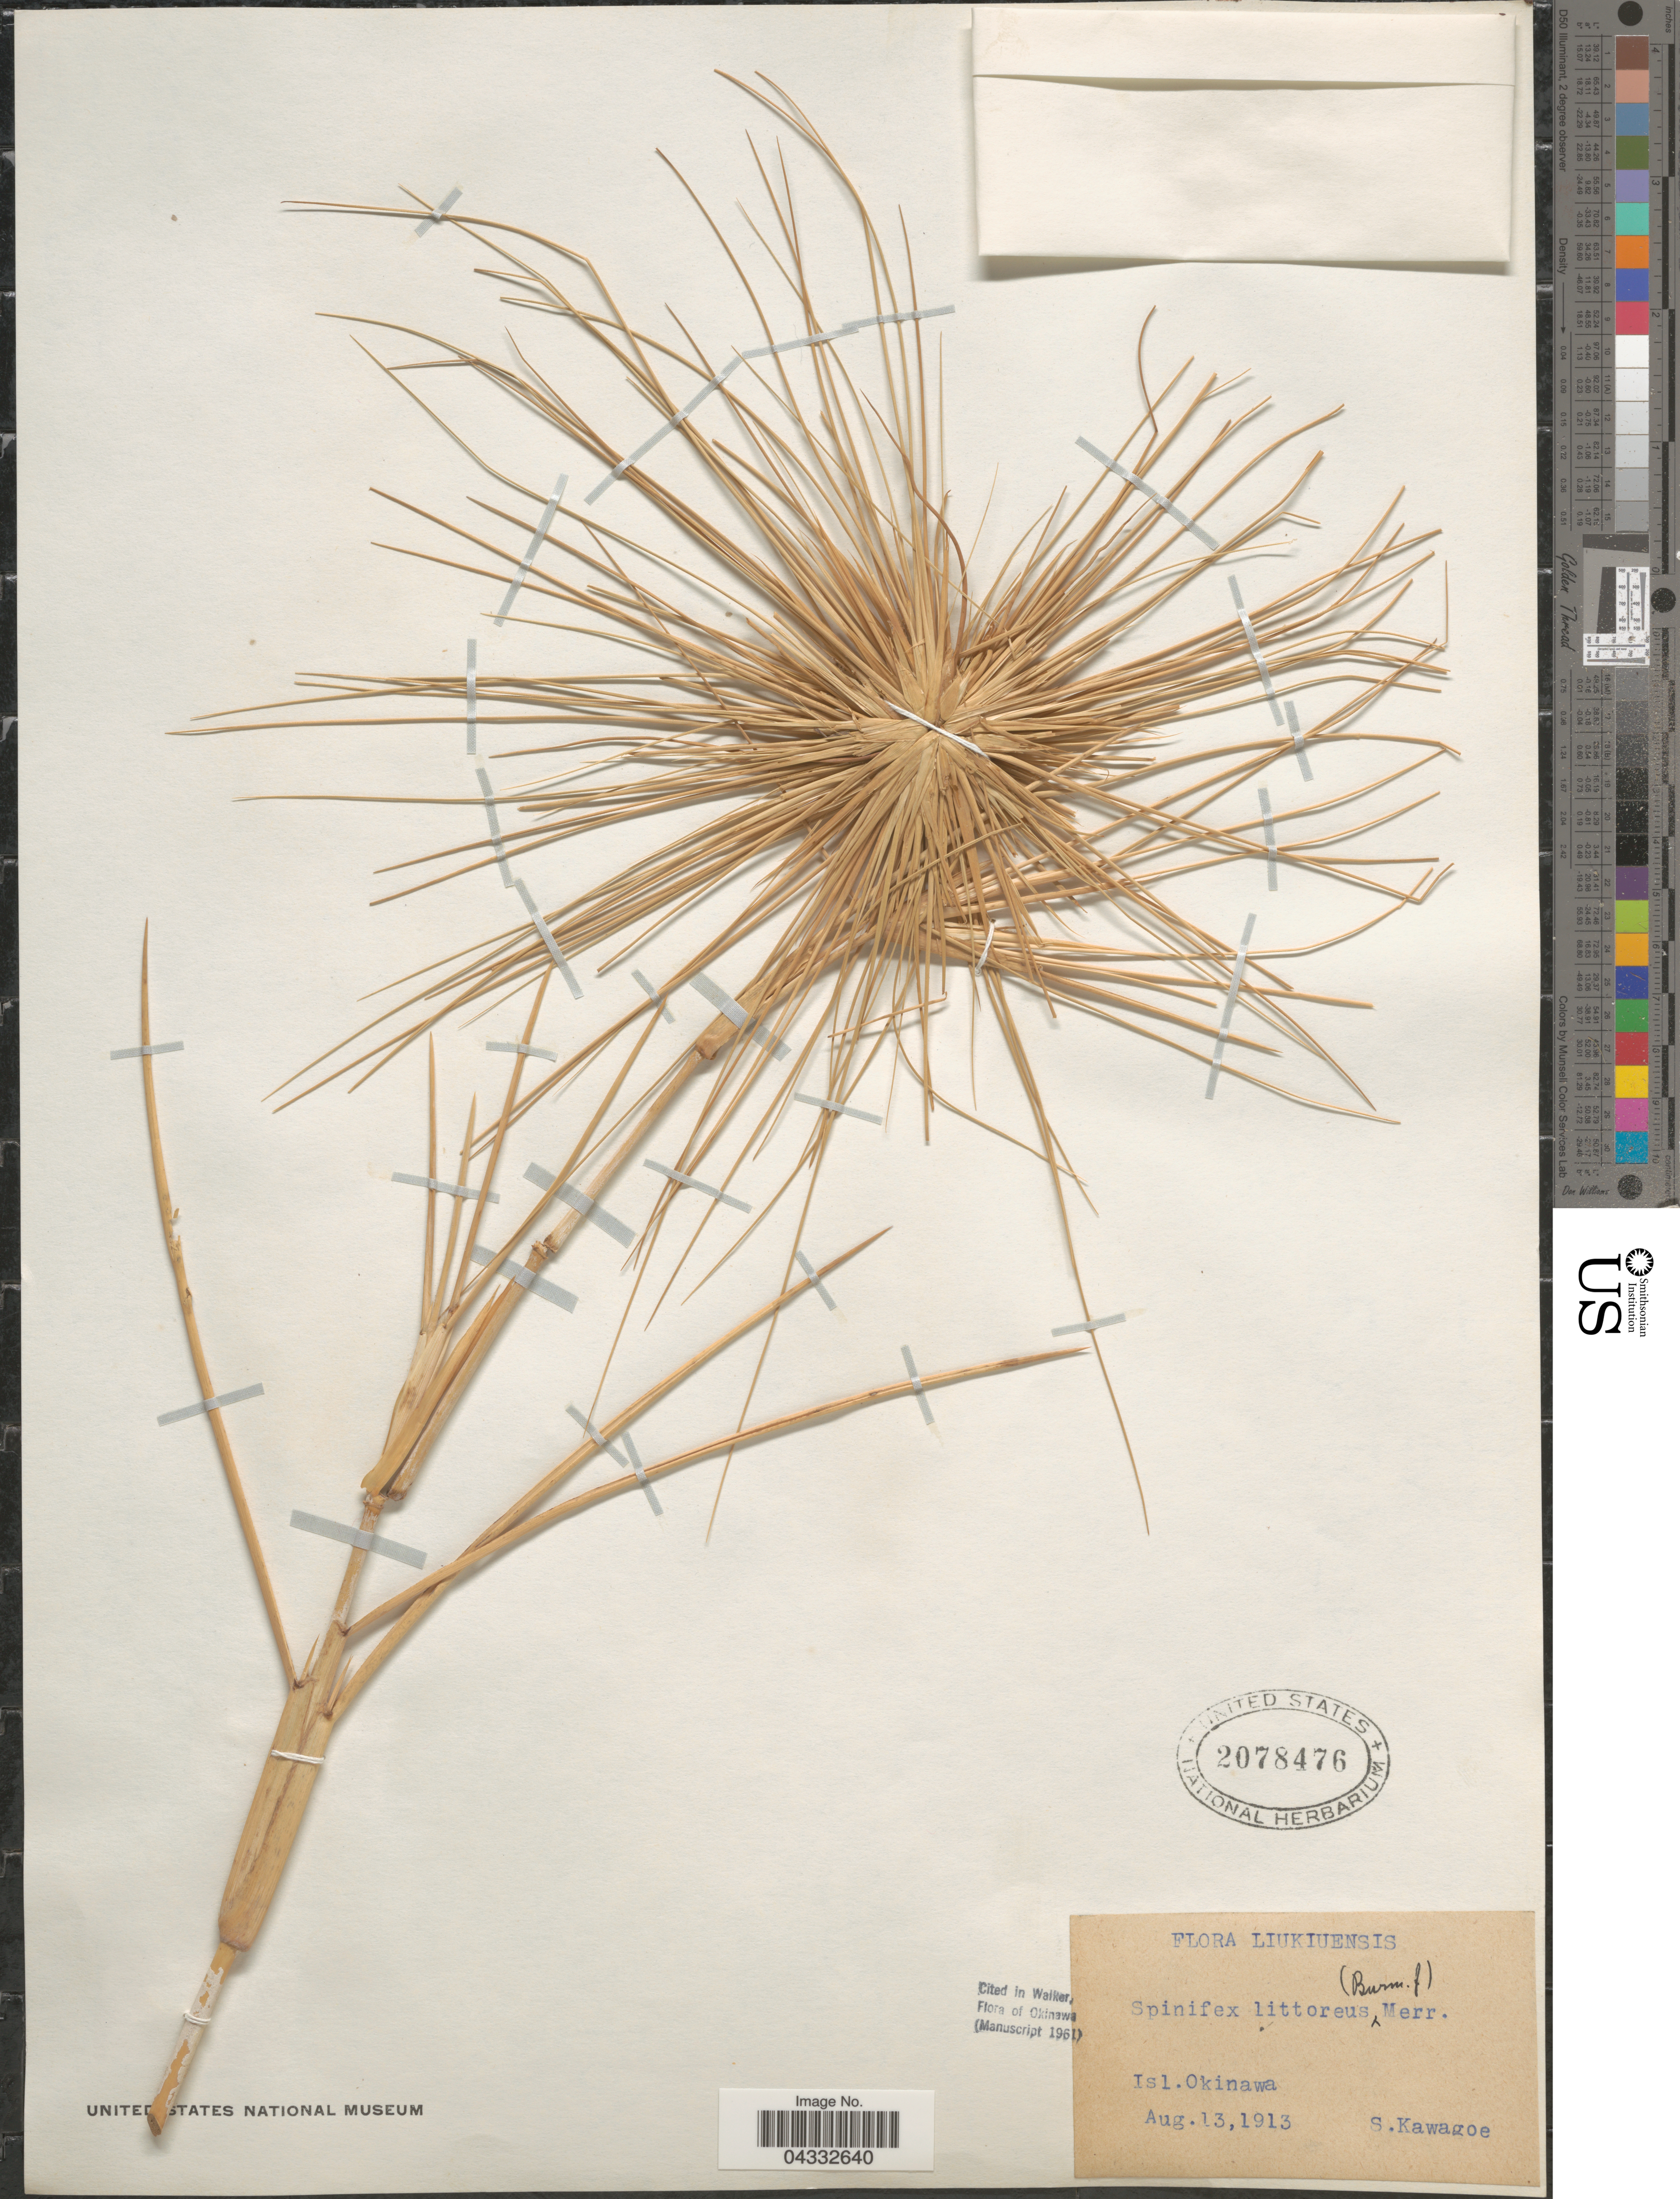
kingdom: Plantae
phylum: Tracheophyta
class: Liliopsida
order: Poales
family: Poaceae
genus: Spinifex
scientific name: Spinifex littoreus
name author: (Burm. f.) Merr.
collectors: S. Kawagoe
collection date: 1913-08-13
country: Japan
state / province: Okinawa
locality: Liukiuensis. Isl. Okinawa.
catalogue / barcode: US 2078476